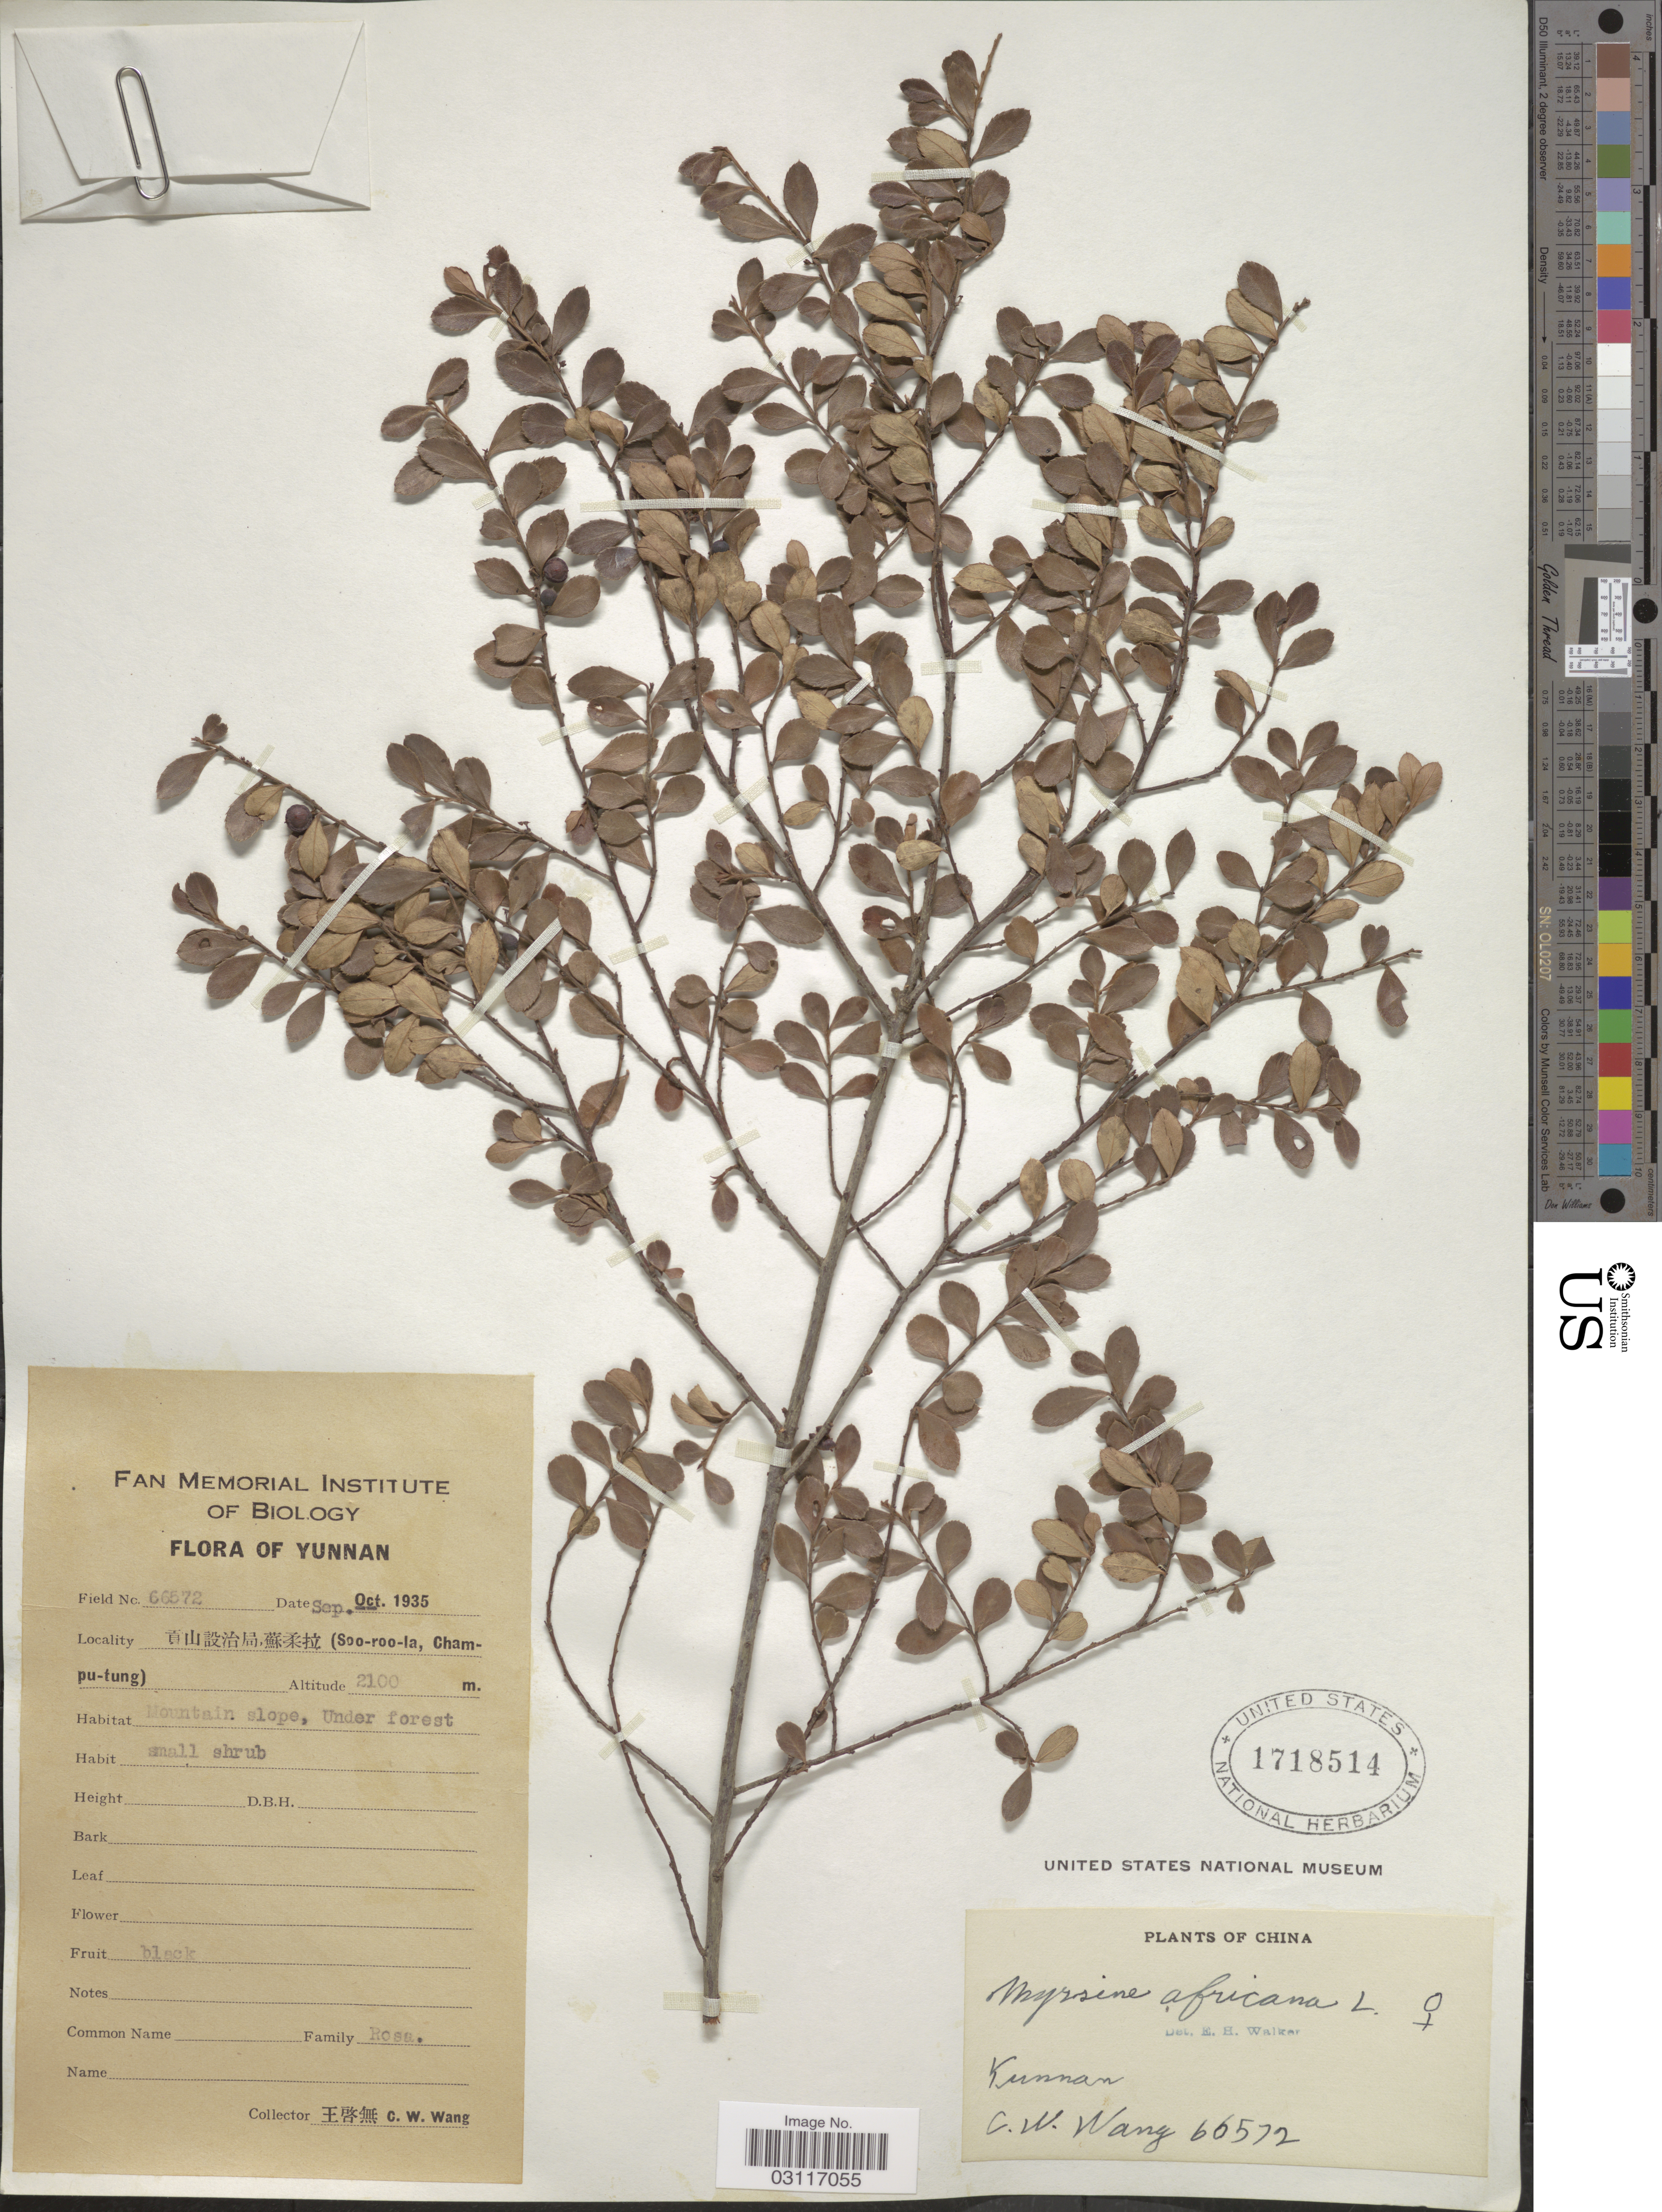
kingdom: Plantae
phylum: Tracheophyta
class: Magnoliopsida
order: Ericales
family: Primulaceae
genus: Myrsine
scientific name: Myrsine africana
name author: L.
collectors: C. W. Wang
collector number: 66572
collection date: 1935-10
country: China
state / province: Yunnan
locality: Soo-roo-la, Champu-tung. Mountain slope, under forest.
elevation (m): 2100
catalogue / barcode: US 1718514